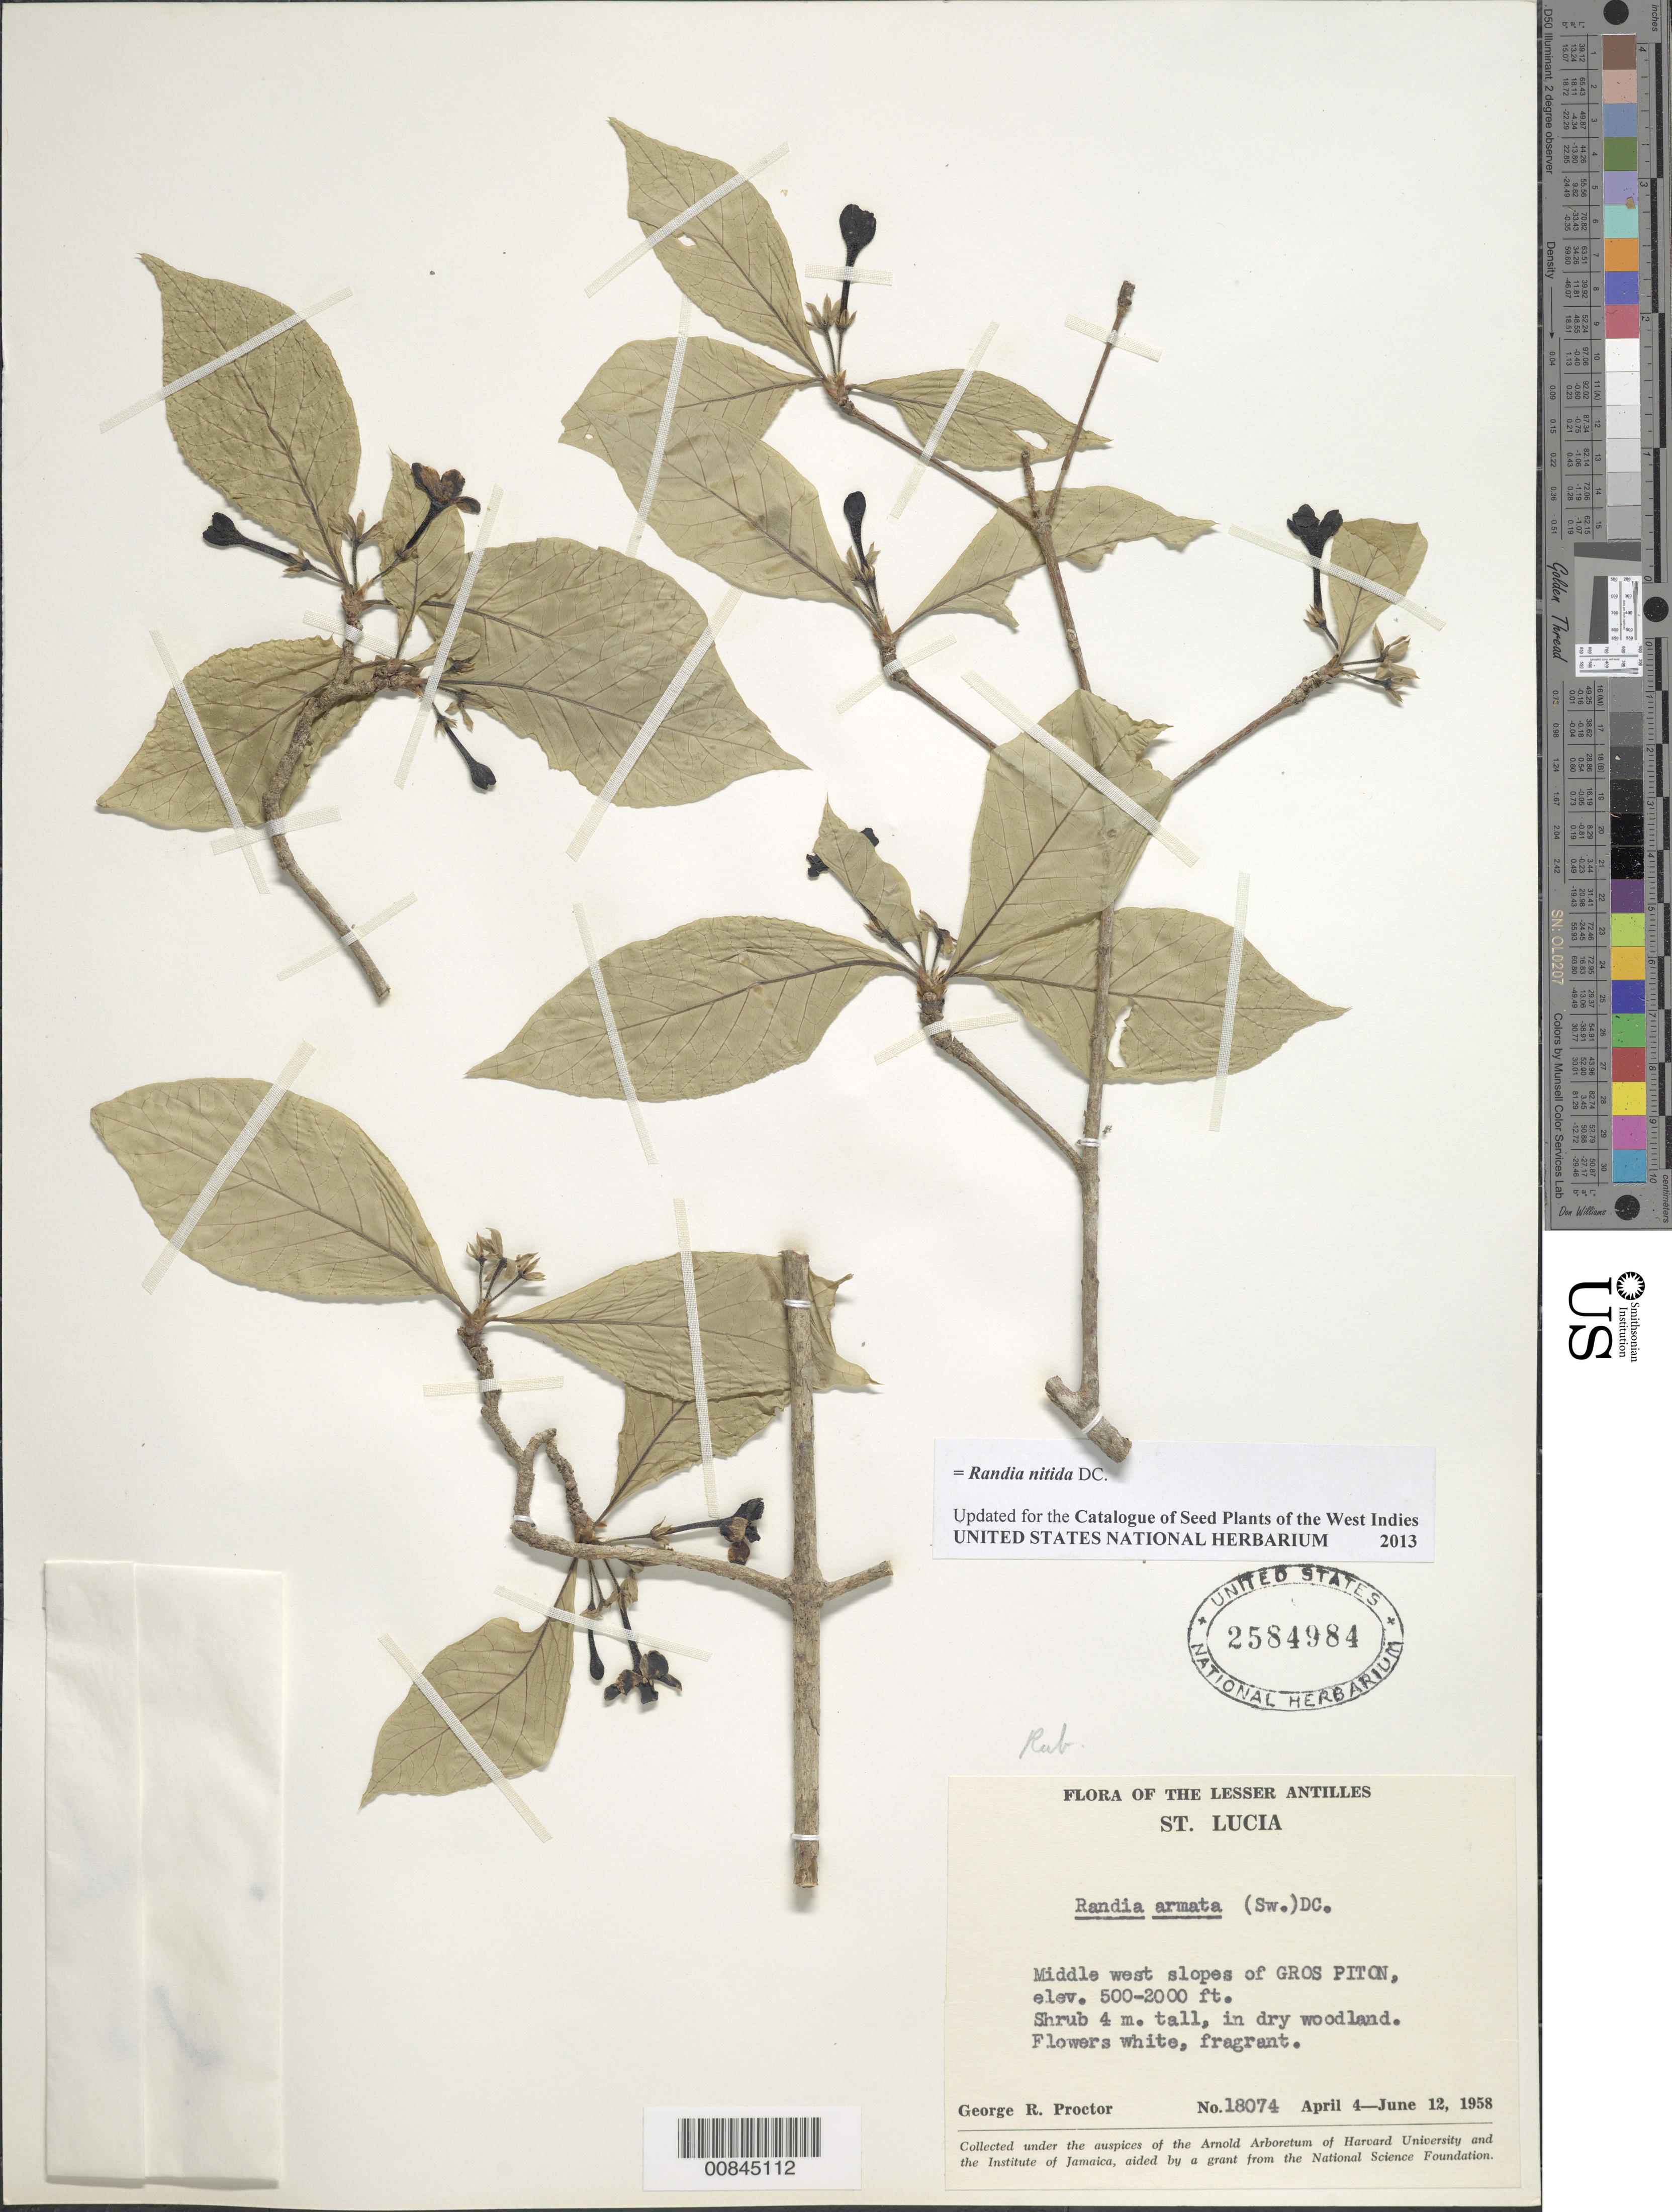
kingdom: Plantae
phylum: Tracheophyta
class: Magnoliopsida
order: Gentianales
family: Rubiaceae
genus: Randia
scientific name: Randia nitida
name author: (Kunth) C. DC.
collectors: G. R. Proctor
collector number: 18074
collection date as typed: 04 Apr 1958 to 12 Jun 1958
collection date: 1958-04-04/1958-06-12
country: St. Lucia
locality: Middle west slope ofGors Piton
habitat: Dry woodland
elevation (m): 152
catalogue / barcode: US 2584984